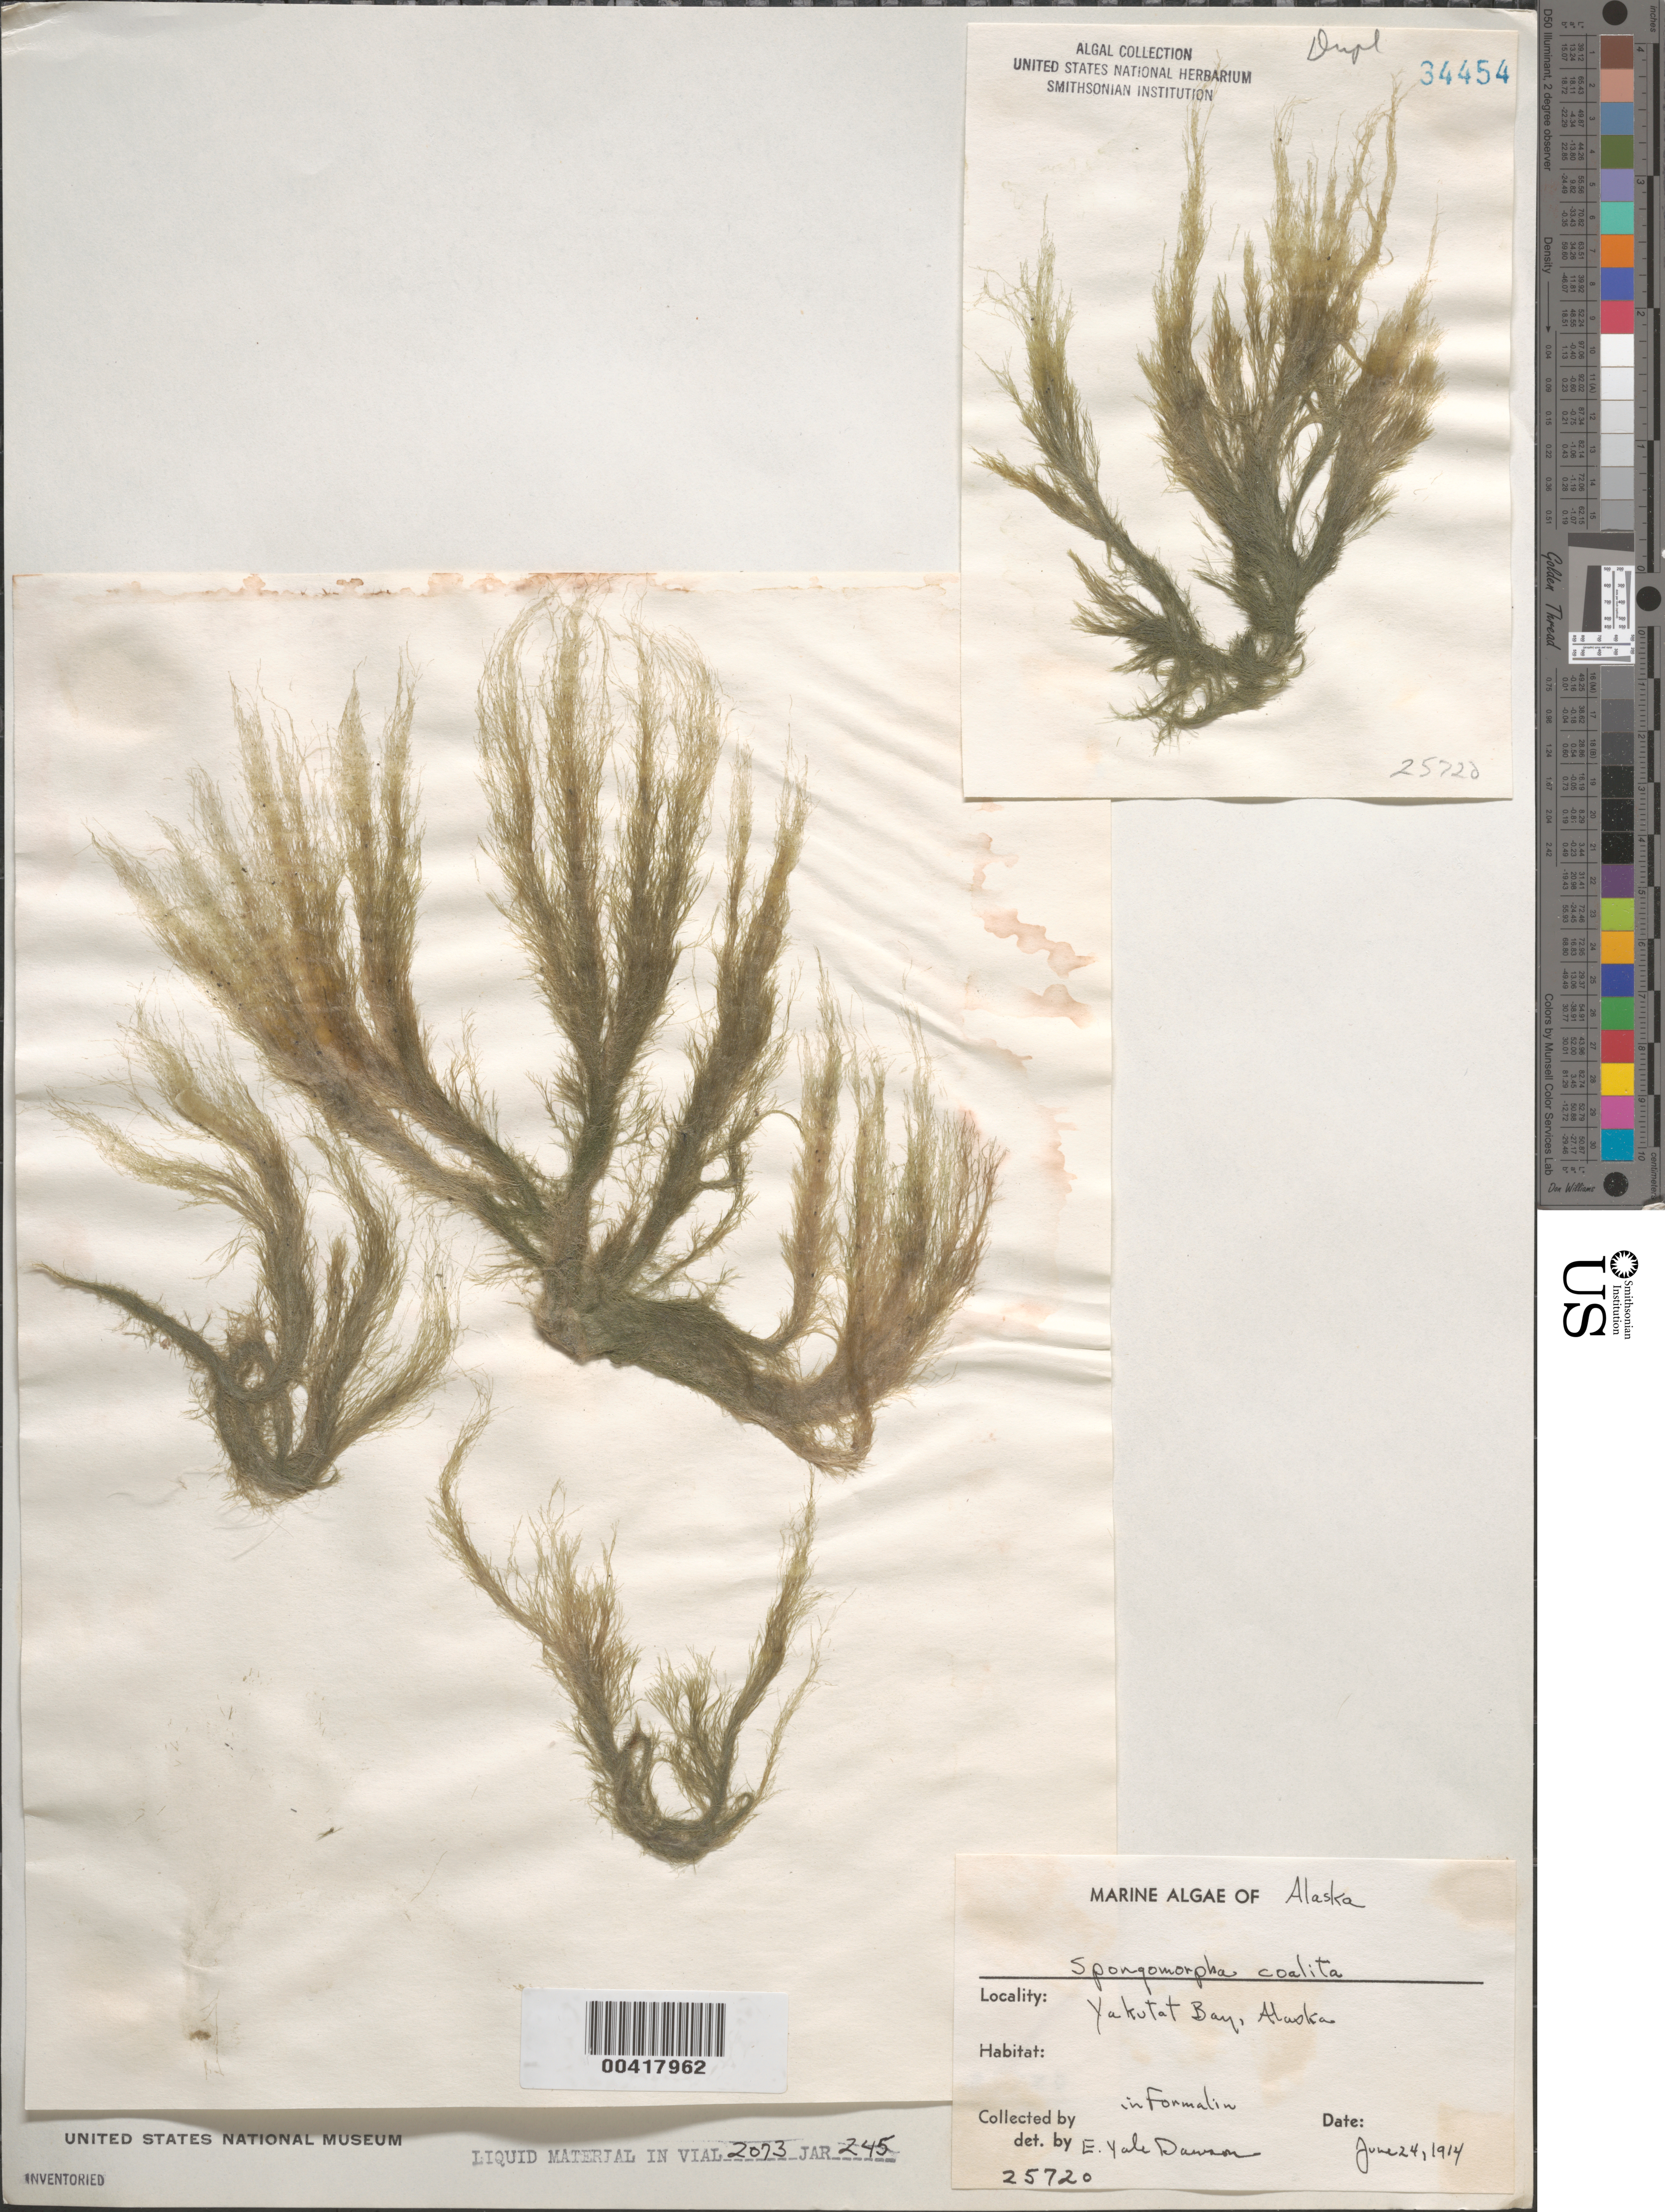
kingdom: Plantae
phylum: Chlorophyta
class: Ulvophyceae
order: Ulotrichales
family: Ulotrichaceae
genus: Acrosiphonia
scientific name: Acrosiphonia coalita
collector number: EYD 25720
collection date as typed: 24 Jun 1914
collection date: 1914-06-24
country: United States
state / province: Alaska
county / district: Skagway-Yakutat-Angoon Division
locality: Yakutat Bay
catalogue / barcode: US 34454